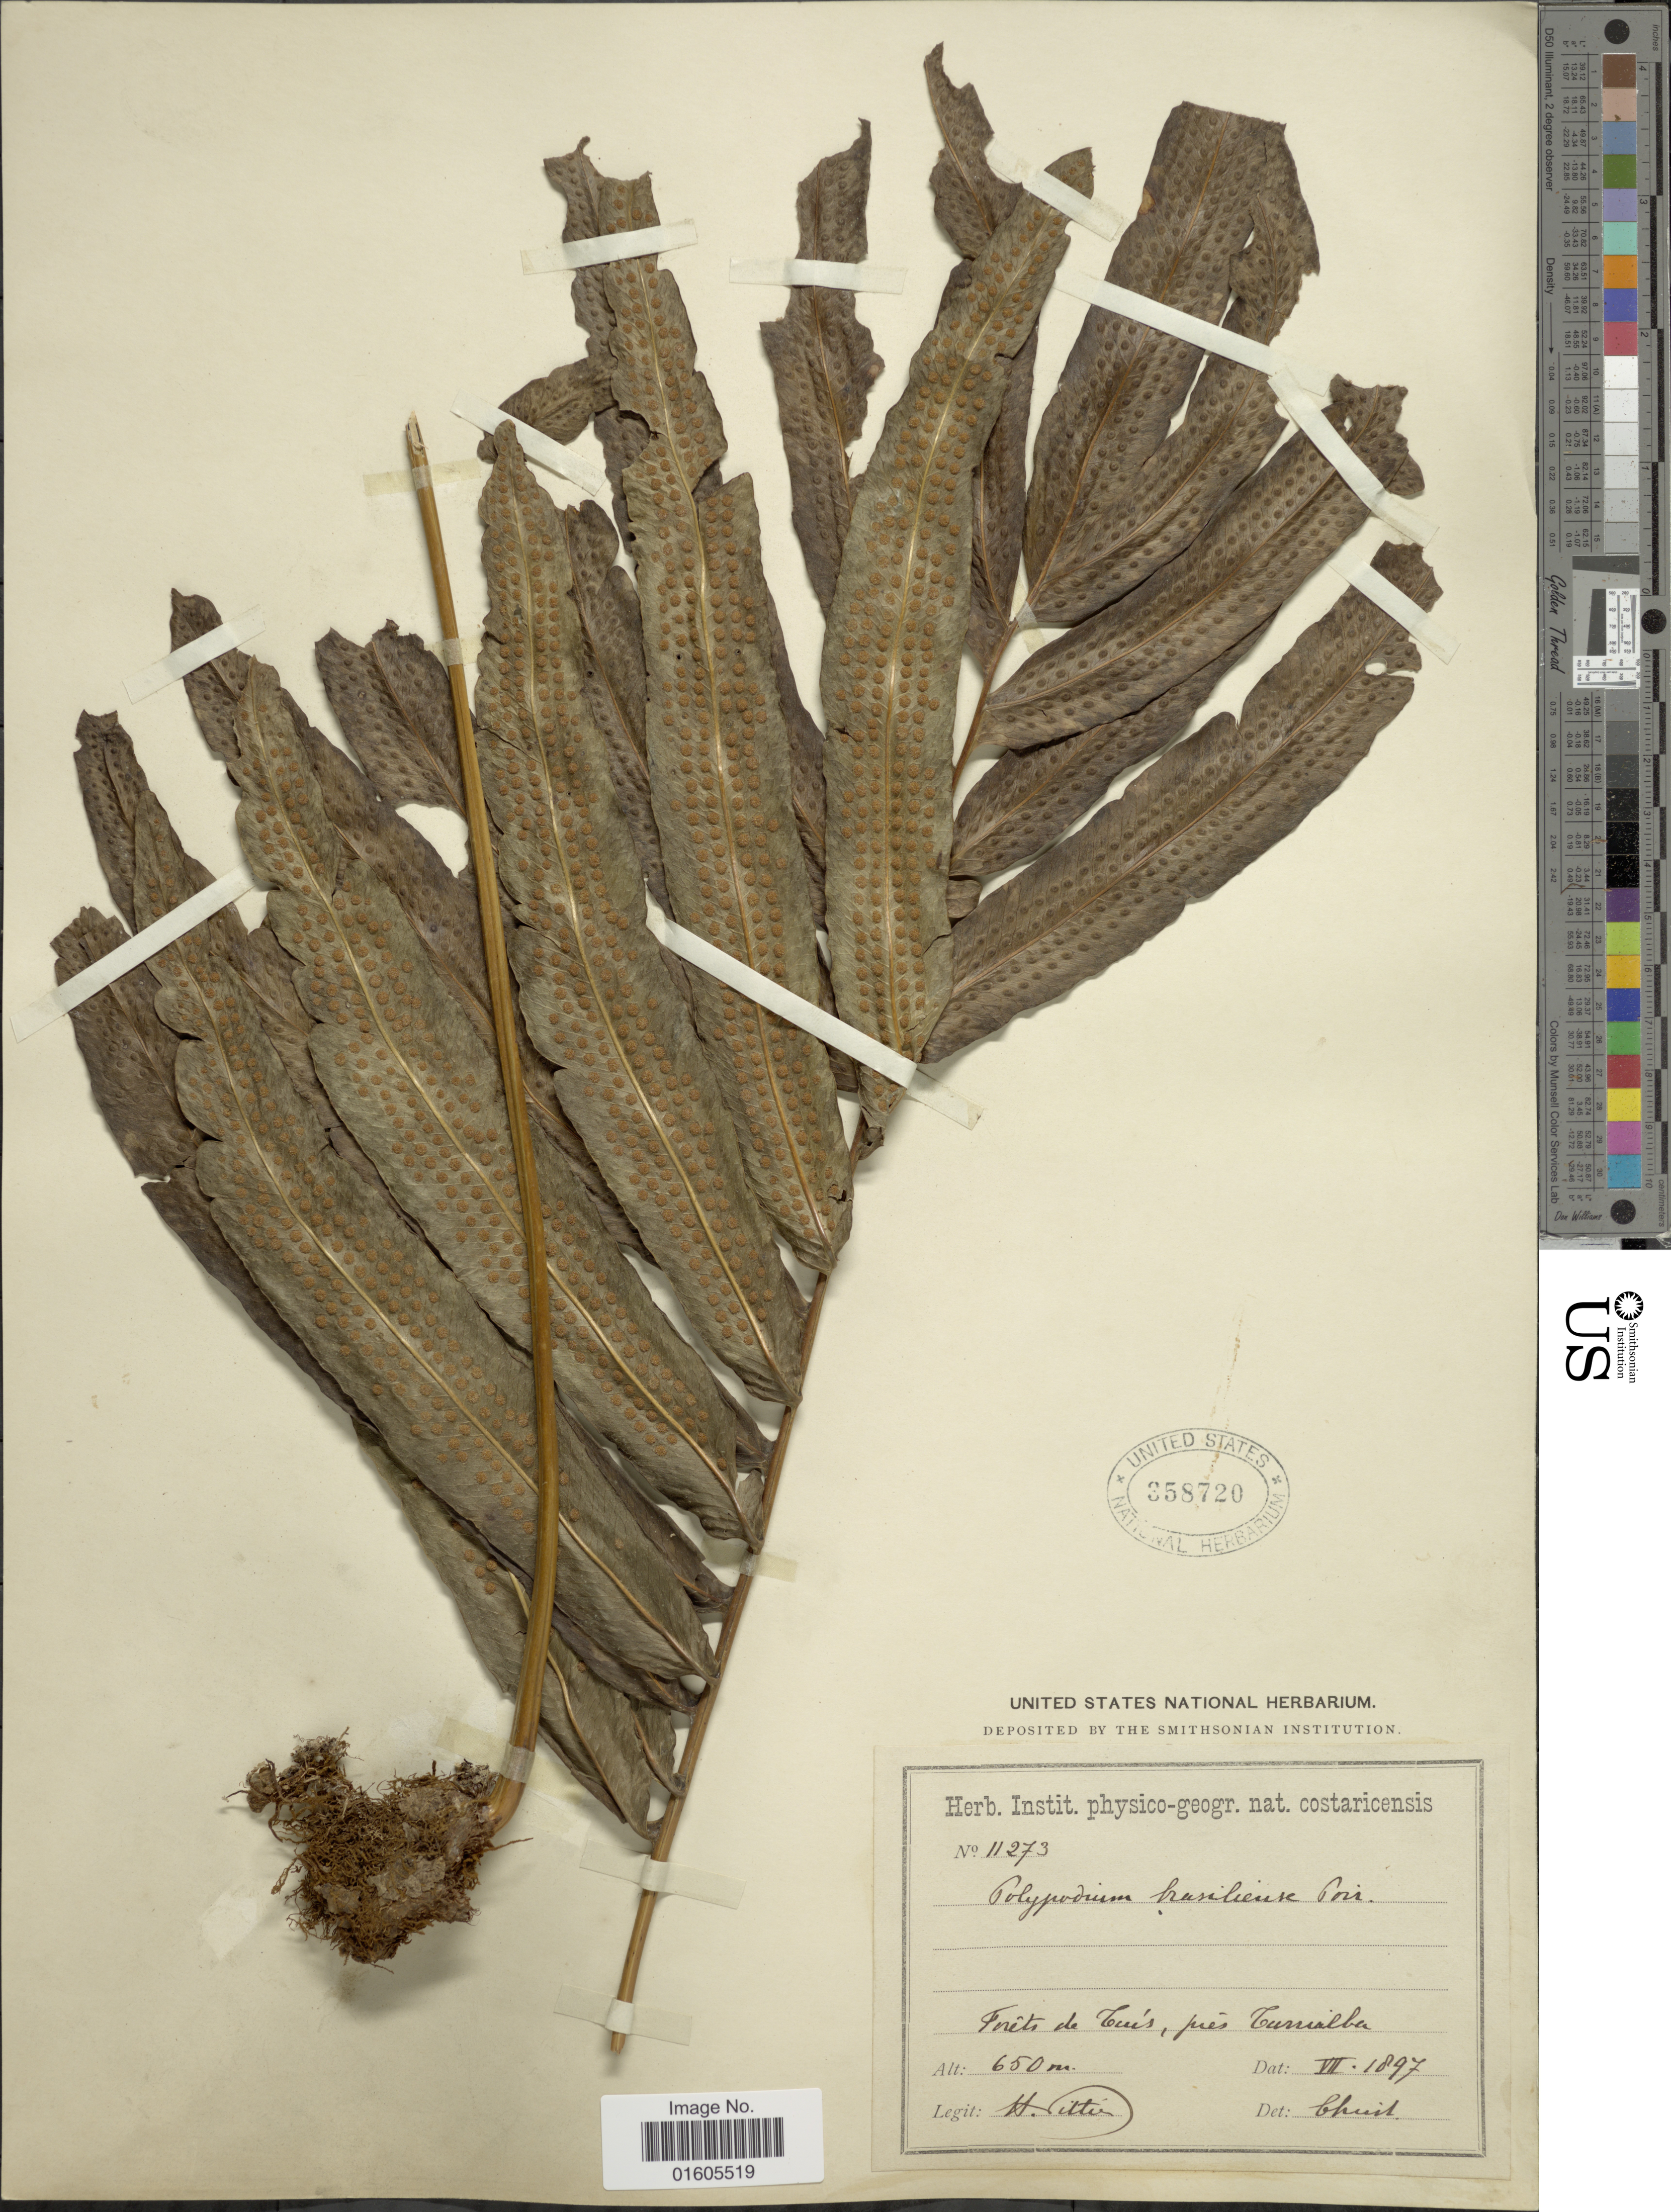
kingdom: Plantae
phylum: Tracheophyta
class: Polypodiopsida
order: Polypodiales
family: Polypodiaceae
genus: Serpocaulon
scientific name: Serpocaulon triseriale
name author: (Sw.) A.R. Sm.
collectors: H. F. Pittier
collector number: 11273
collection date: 1897-07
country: Costa Rica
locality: Forets de Cuis, près Turrialba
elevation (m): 650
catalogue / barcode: US 358720